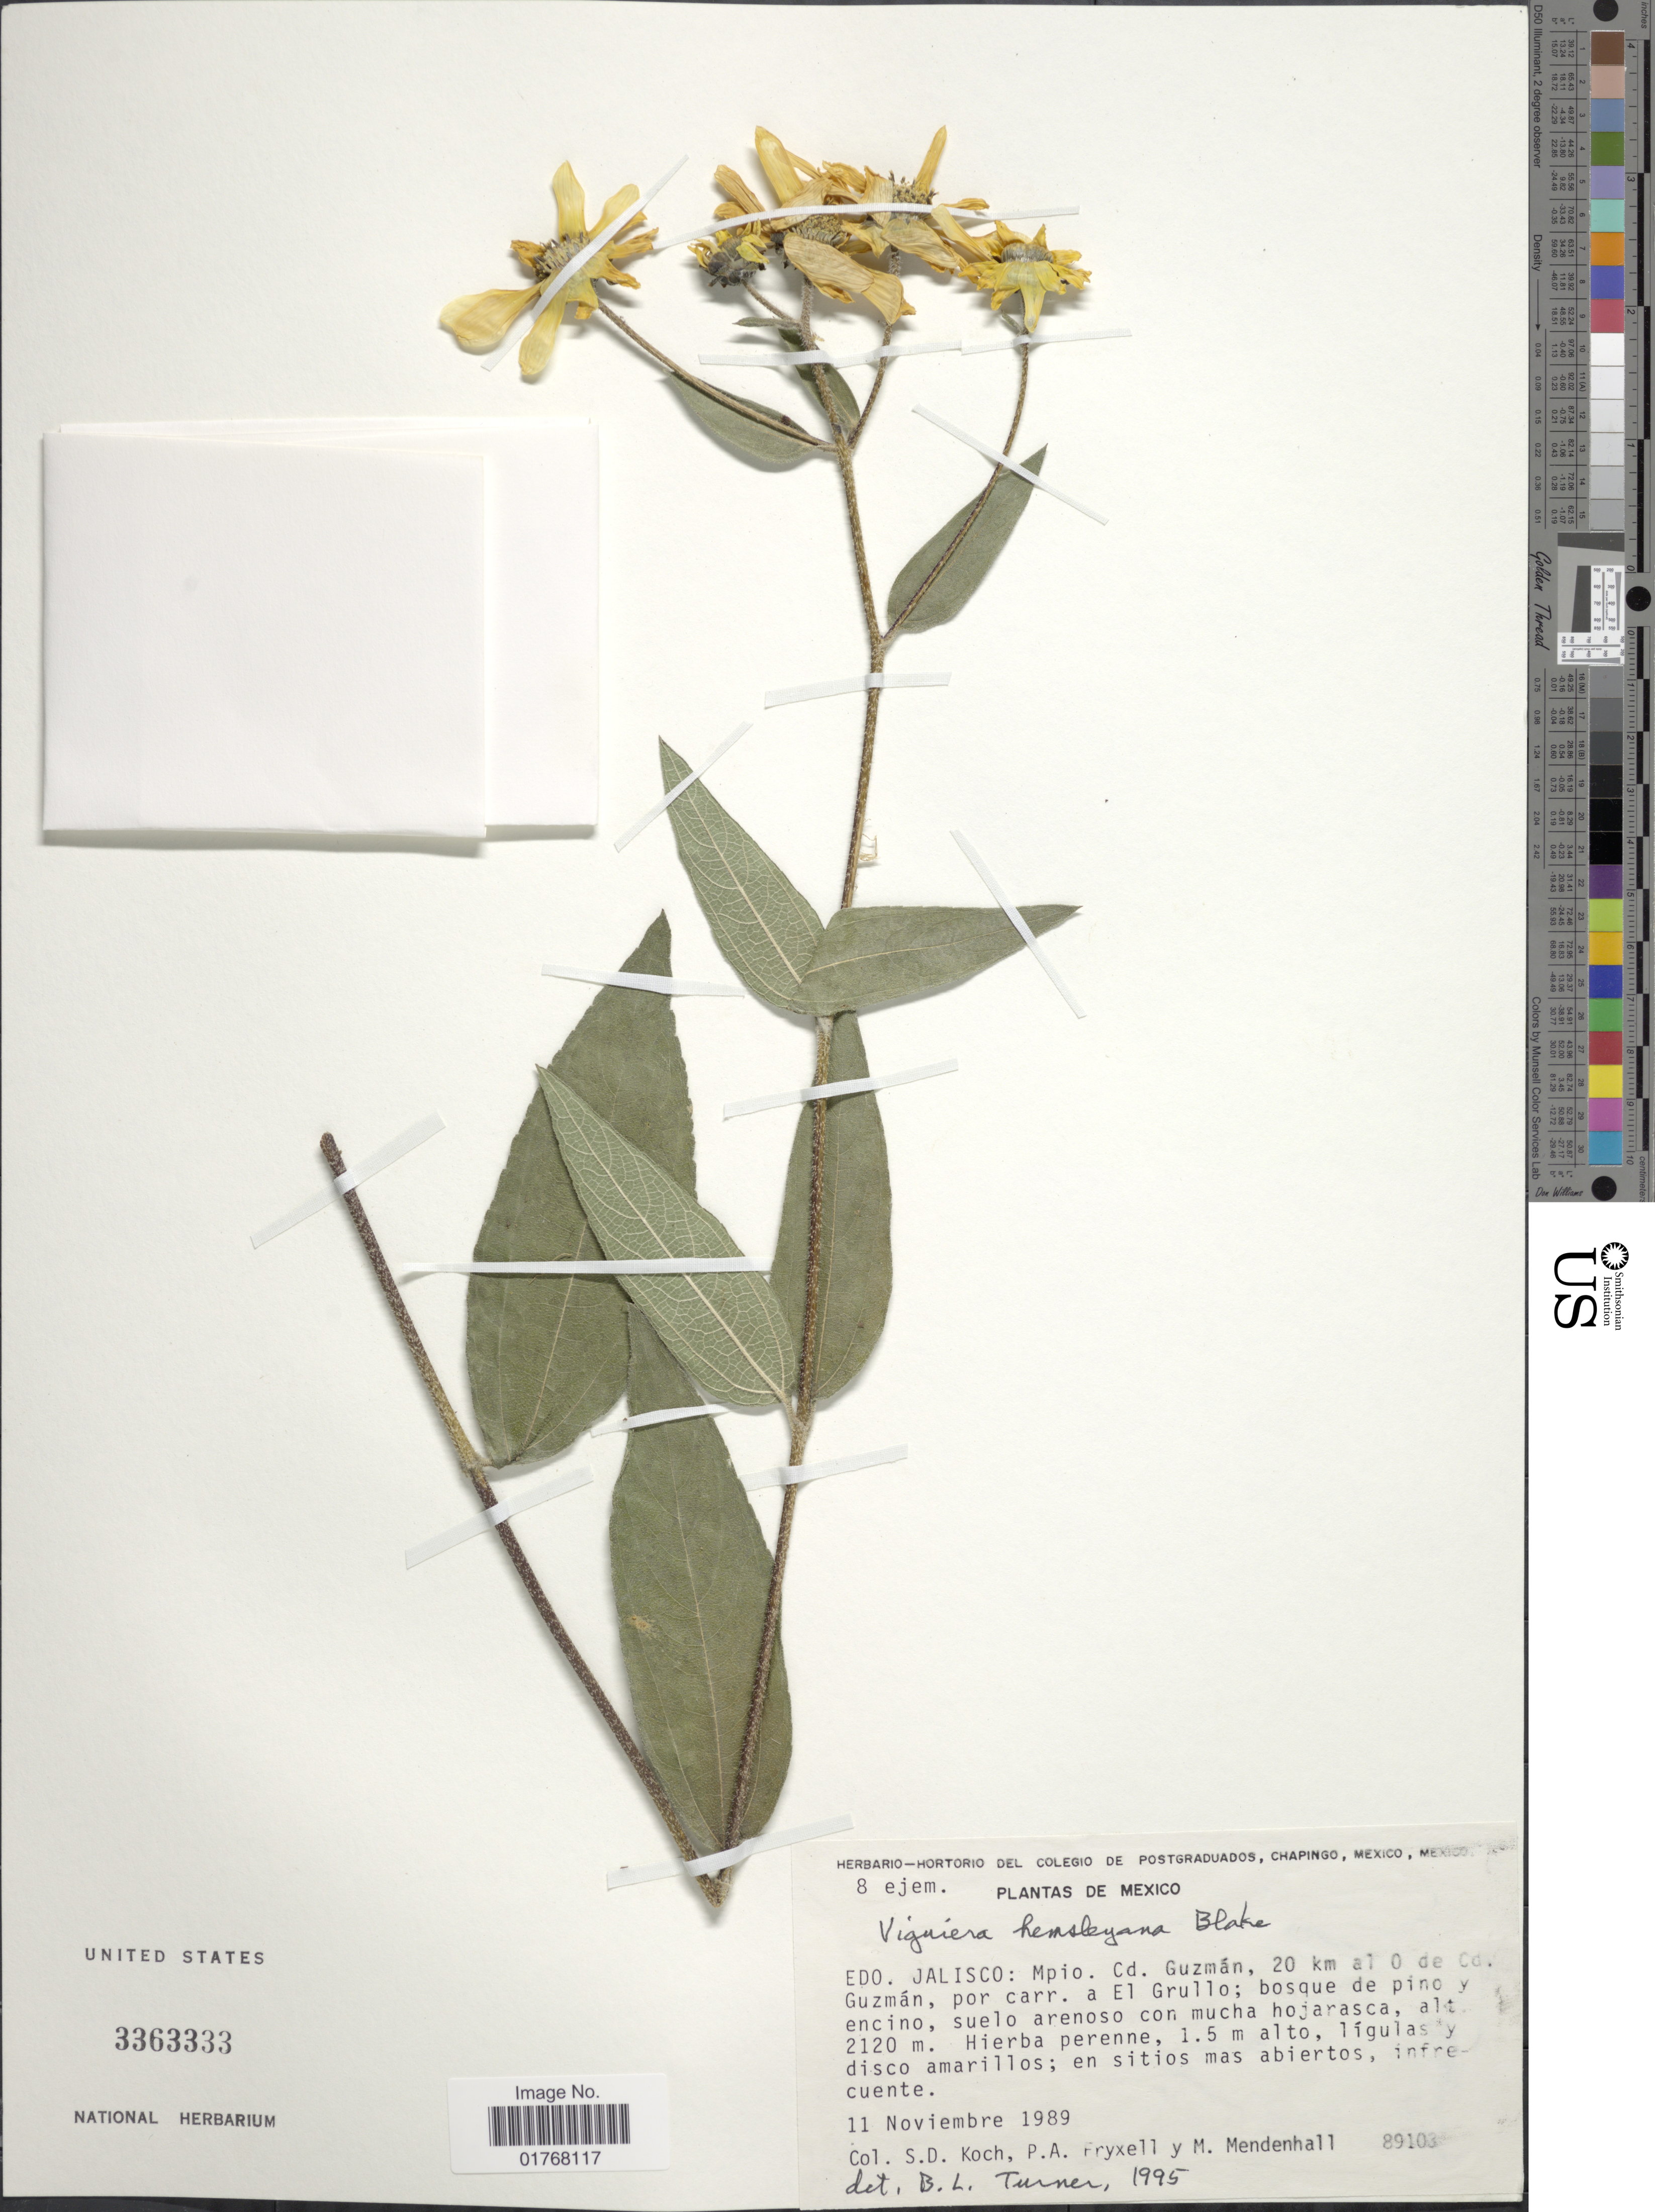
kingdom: Plantae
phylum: Tracheophyta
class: Magnoliopsida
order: Asterales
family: Asteraceae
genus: Viguiera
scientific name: Viguiera hemsleyana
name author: S.F. Blake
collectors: S. D. Koch, P. A. Fryxell & M. Mendenhall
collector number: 89103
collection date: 1989-11-11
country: Mexico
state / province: Jalisco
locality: Mpio Cd. Guzmán, 20 km al P de Cd Guzmán, por carr. a El Grullo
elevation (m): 2120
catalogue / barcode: US 3363333